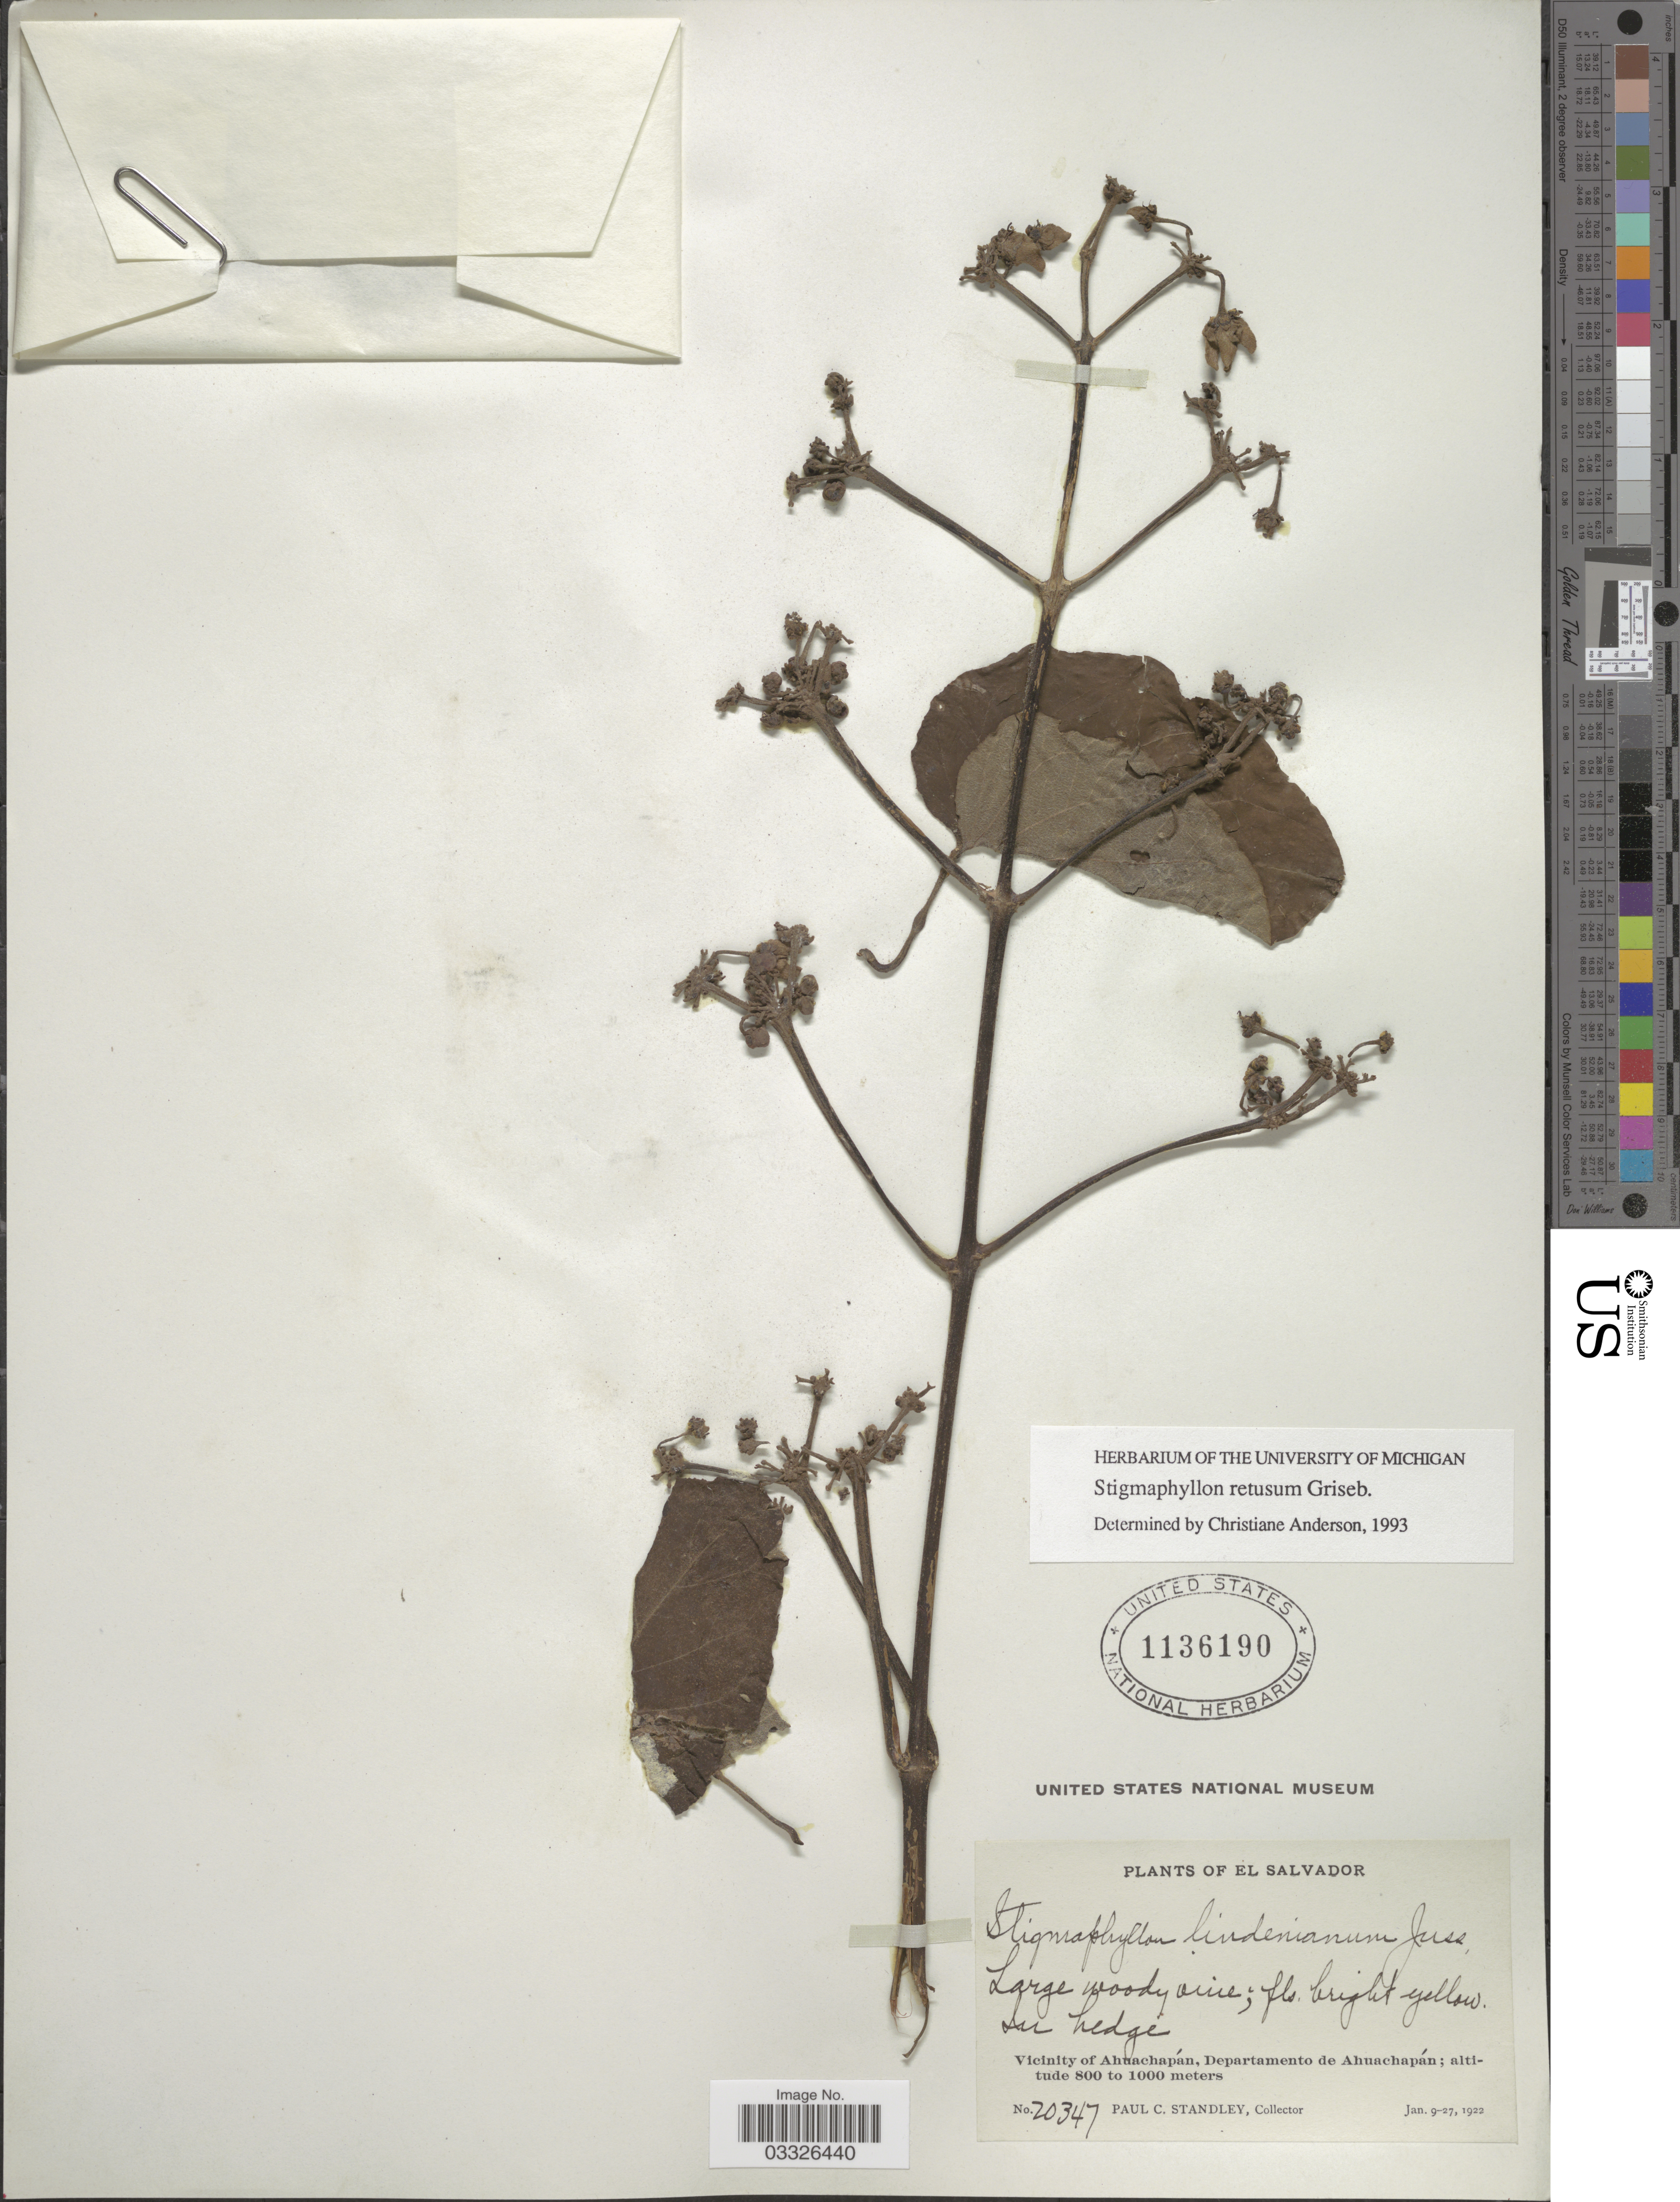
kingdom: Plantae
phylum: Tracheophyta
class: Magnoliopsida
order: Malpighiales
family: Malpighiaceae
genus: Stigmaphyllon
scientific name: Stigmaphyllon retusum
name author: Griseb.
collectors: P. C. Standley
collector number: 20347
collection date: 1922-01-09/1922-01-27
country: El Salvador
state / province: Ahuachapan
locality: Vicinity of Ahuachapán, Departamento de Ahuachapán.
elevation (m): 800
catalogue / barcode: US 1136190